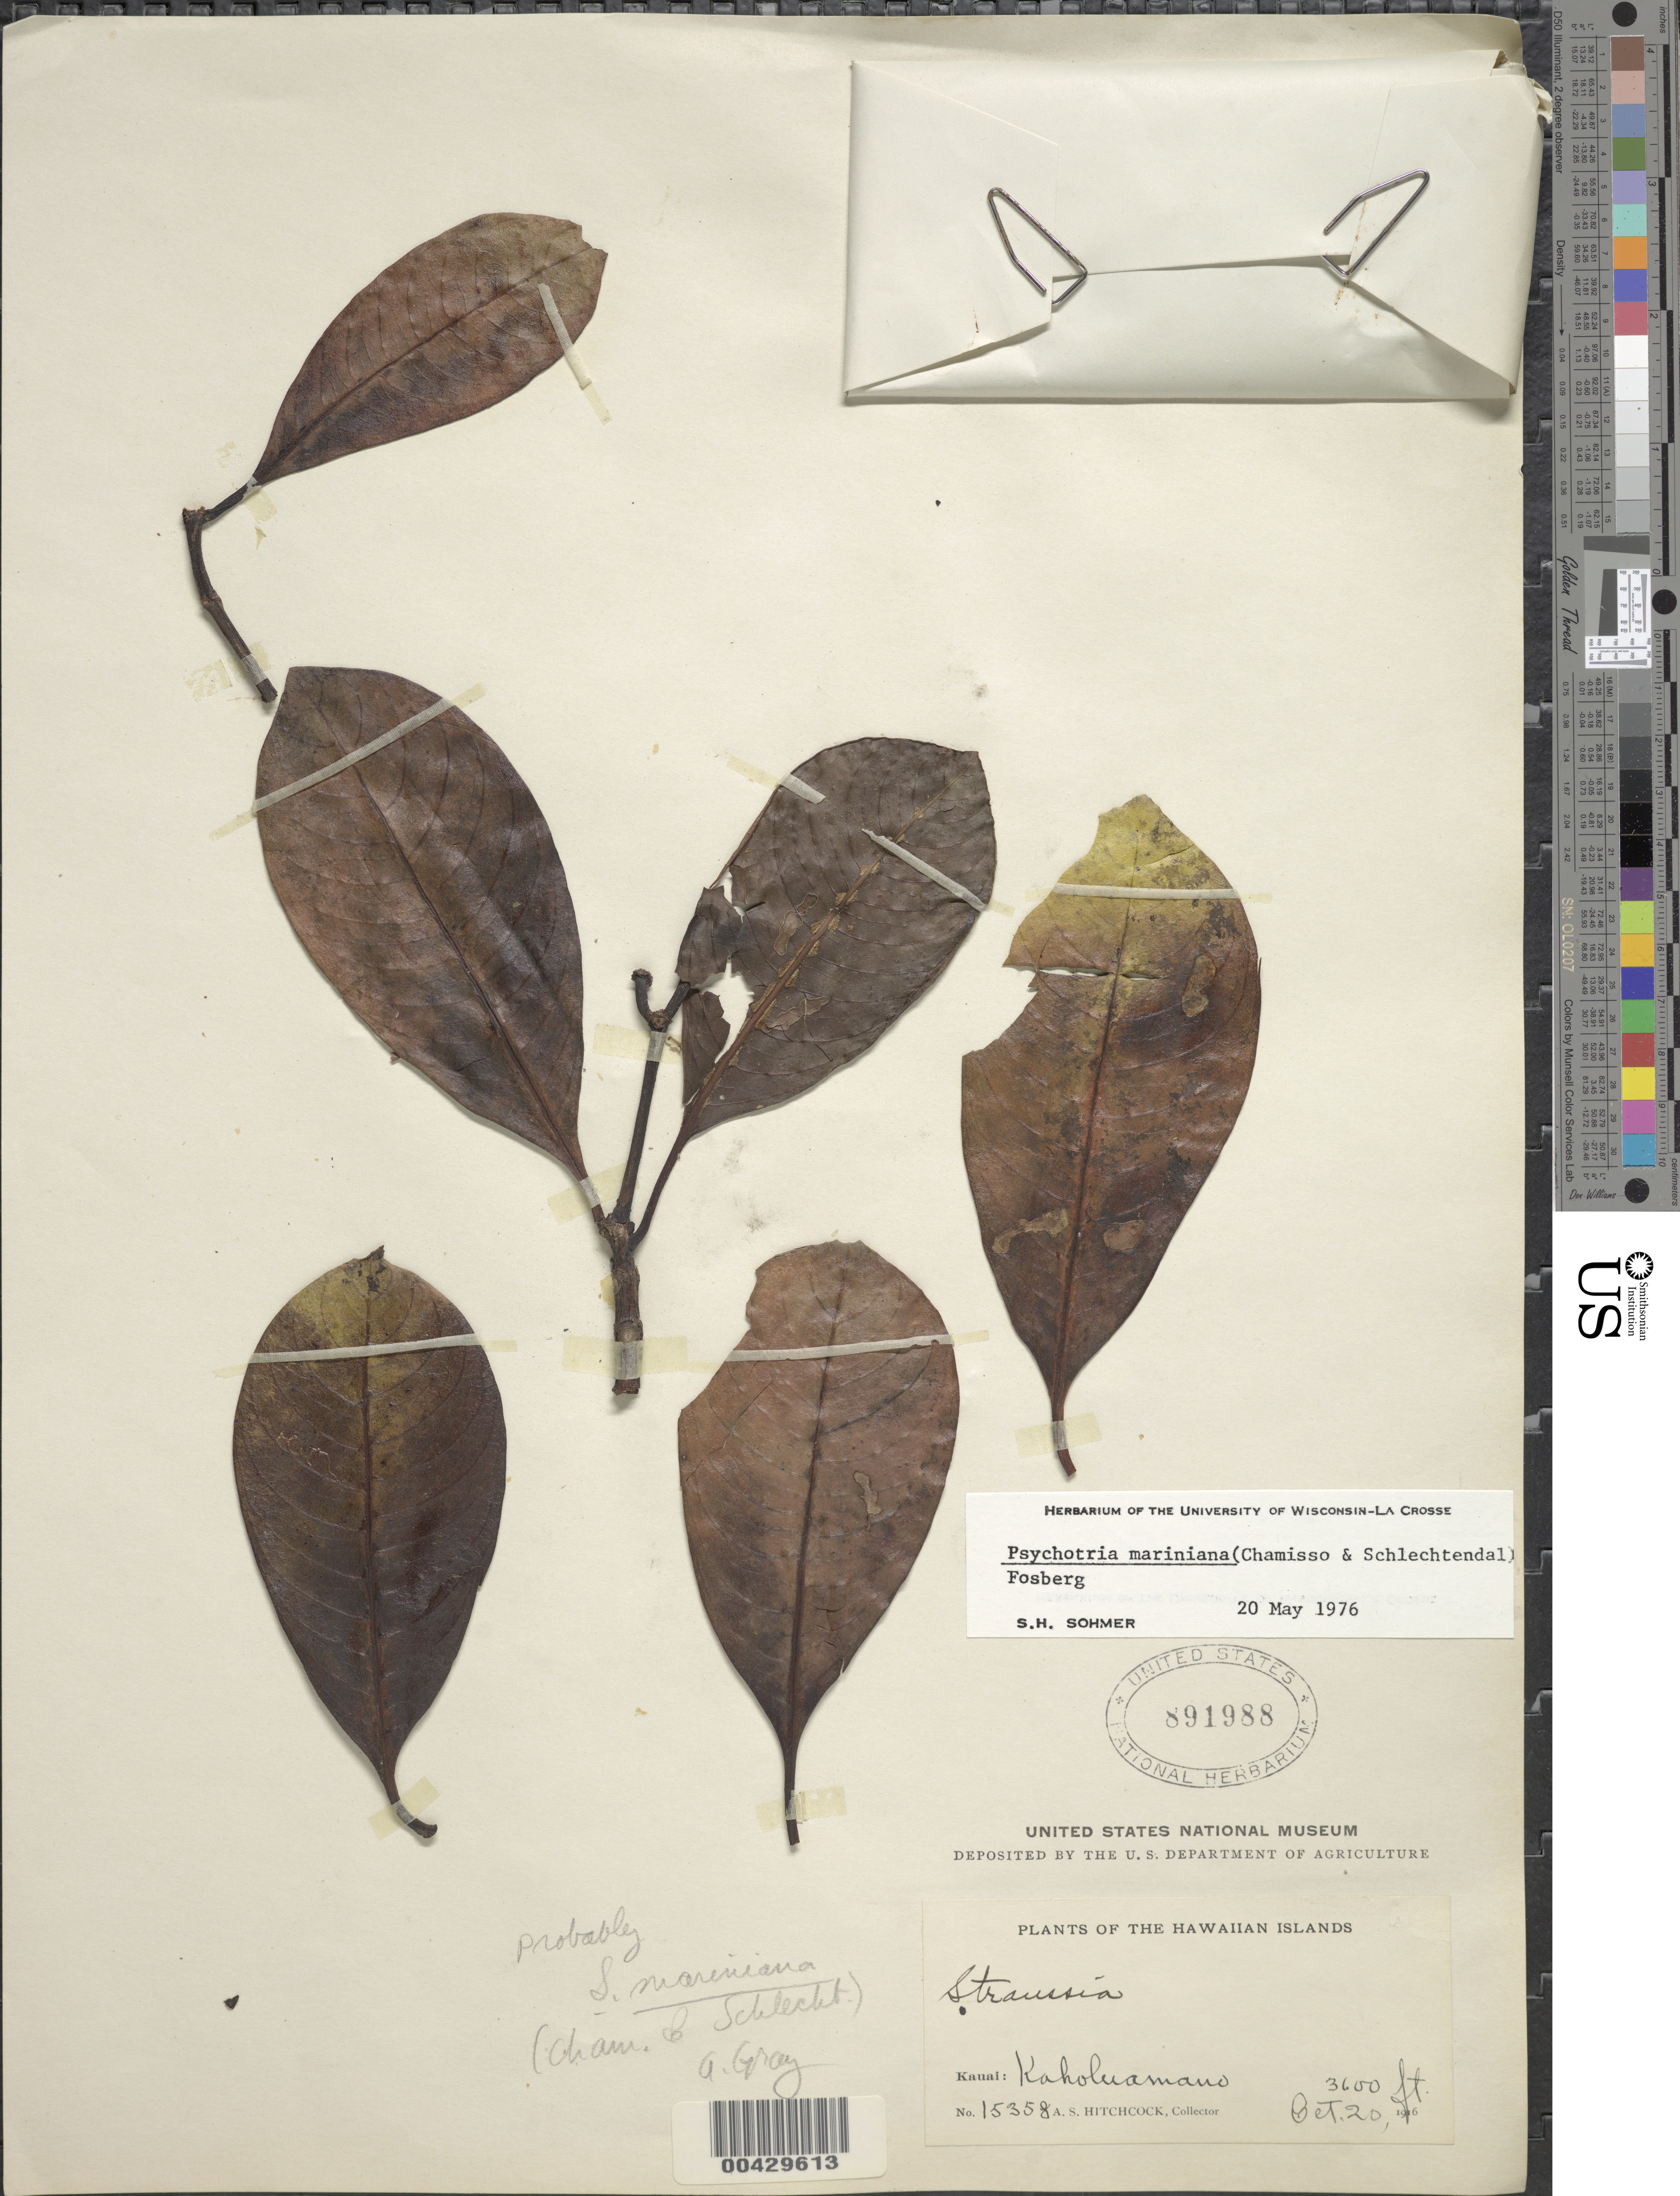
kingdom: Plantae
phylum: Tracheophyta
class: Magnoliopsida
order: Gentianales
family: Rubiaceae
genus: Psychotria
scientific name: Psychotria mariniana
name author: (Cham. & Schltdl.) Fosberg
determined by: Sohmer, S. H.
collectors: A. S. Hitchcock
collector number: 15358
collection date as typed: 20 Oct 1916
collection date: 1916-10-20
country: United States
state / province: Hawaii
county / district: Kauai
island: Kaua'i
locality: Kaholuamano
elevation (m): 1097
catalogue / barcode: US 891988